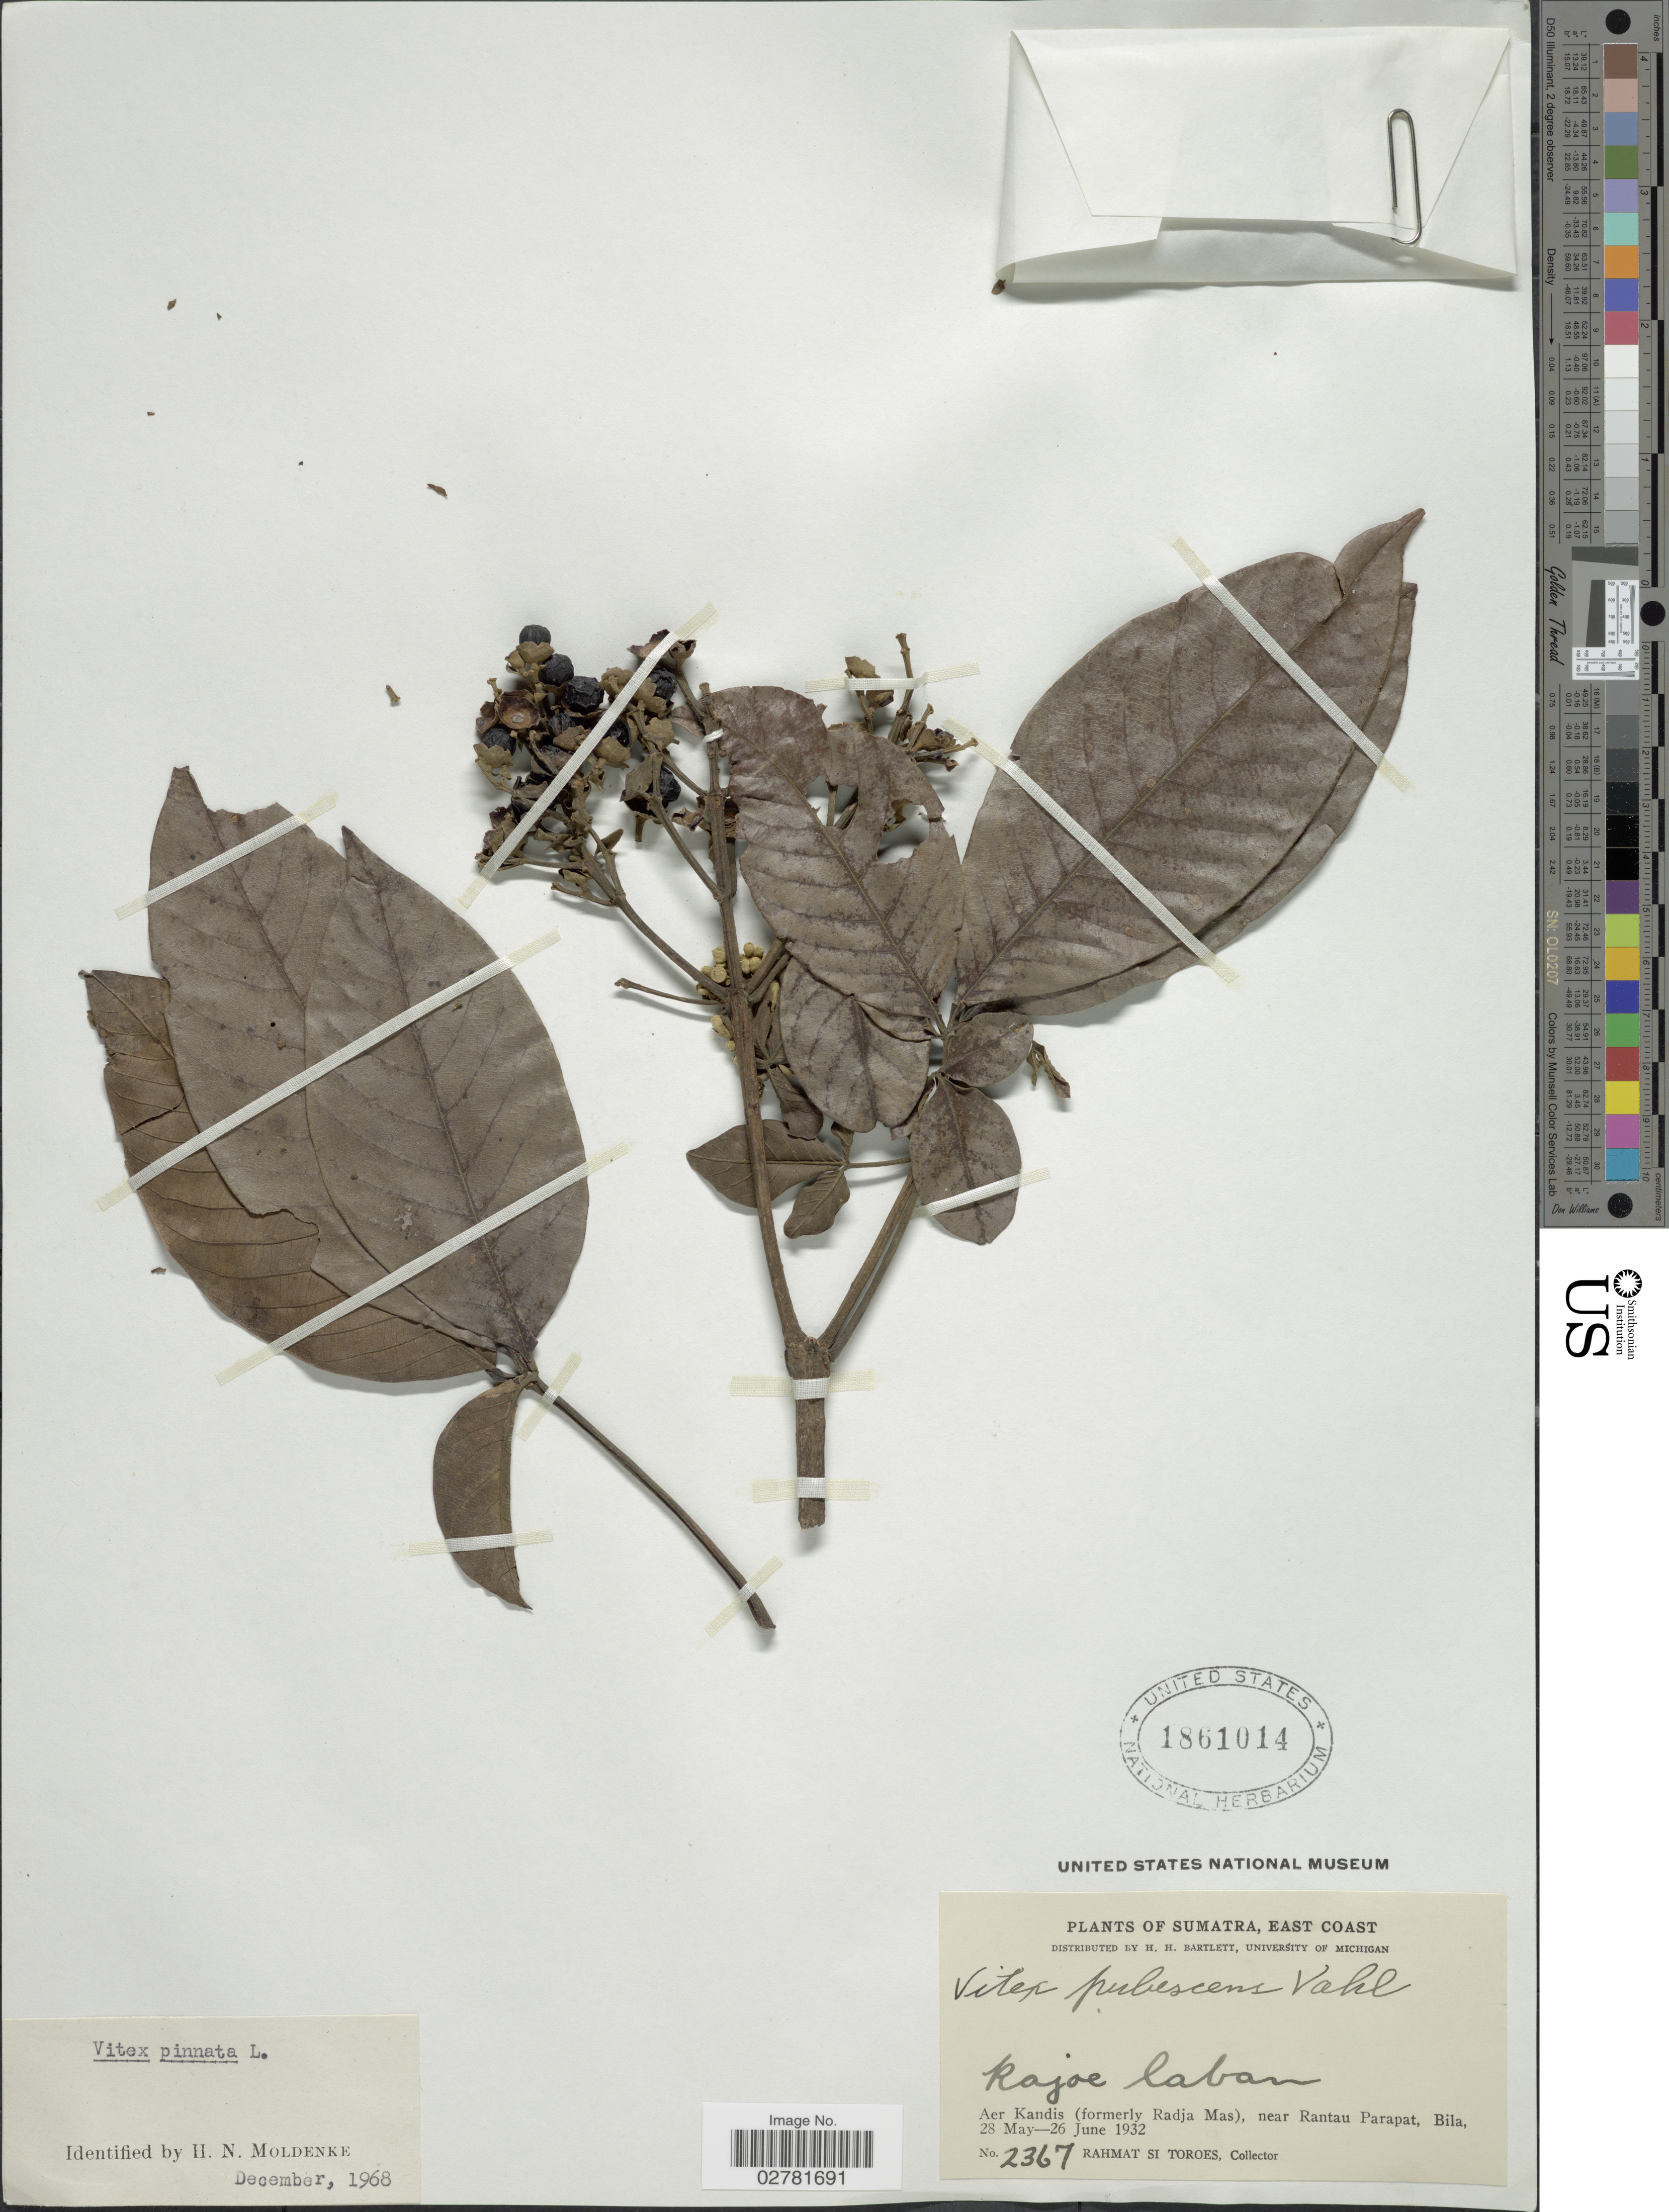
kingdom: Plantae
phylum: Tracheophyta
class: Magnoliopsida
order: Lamiales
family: Lamiaceae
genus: Vitex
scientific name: Vitex pinnata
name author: L.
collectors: Rahmat Si Boeea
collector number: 2367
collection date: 1932-05-28/1932-06-26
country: Indonesia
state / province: Sumatra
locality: East Coast. Aer Kandis (formerly Radja Mas), near Rantau Parapat, Bila.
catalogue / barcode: US 1861014